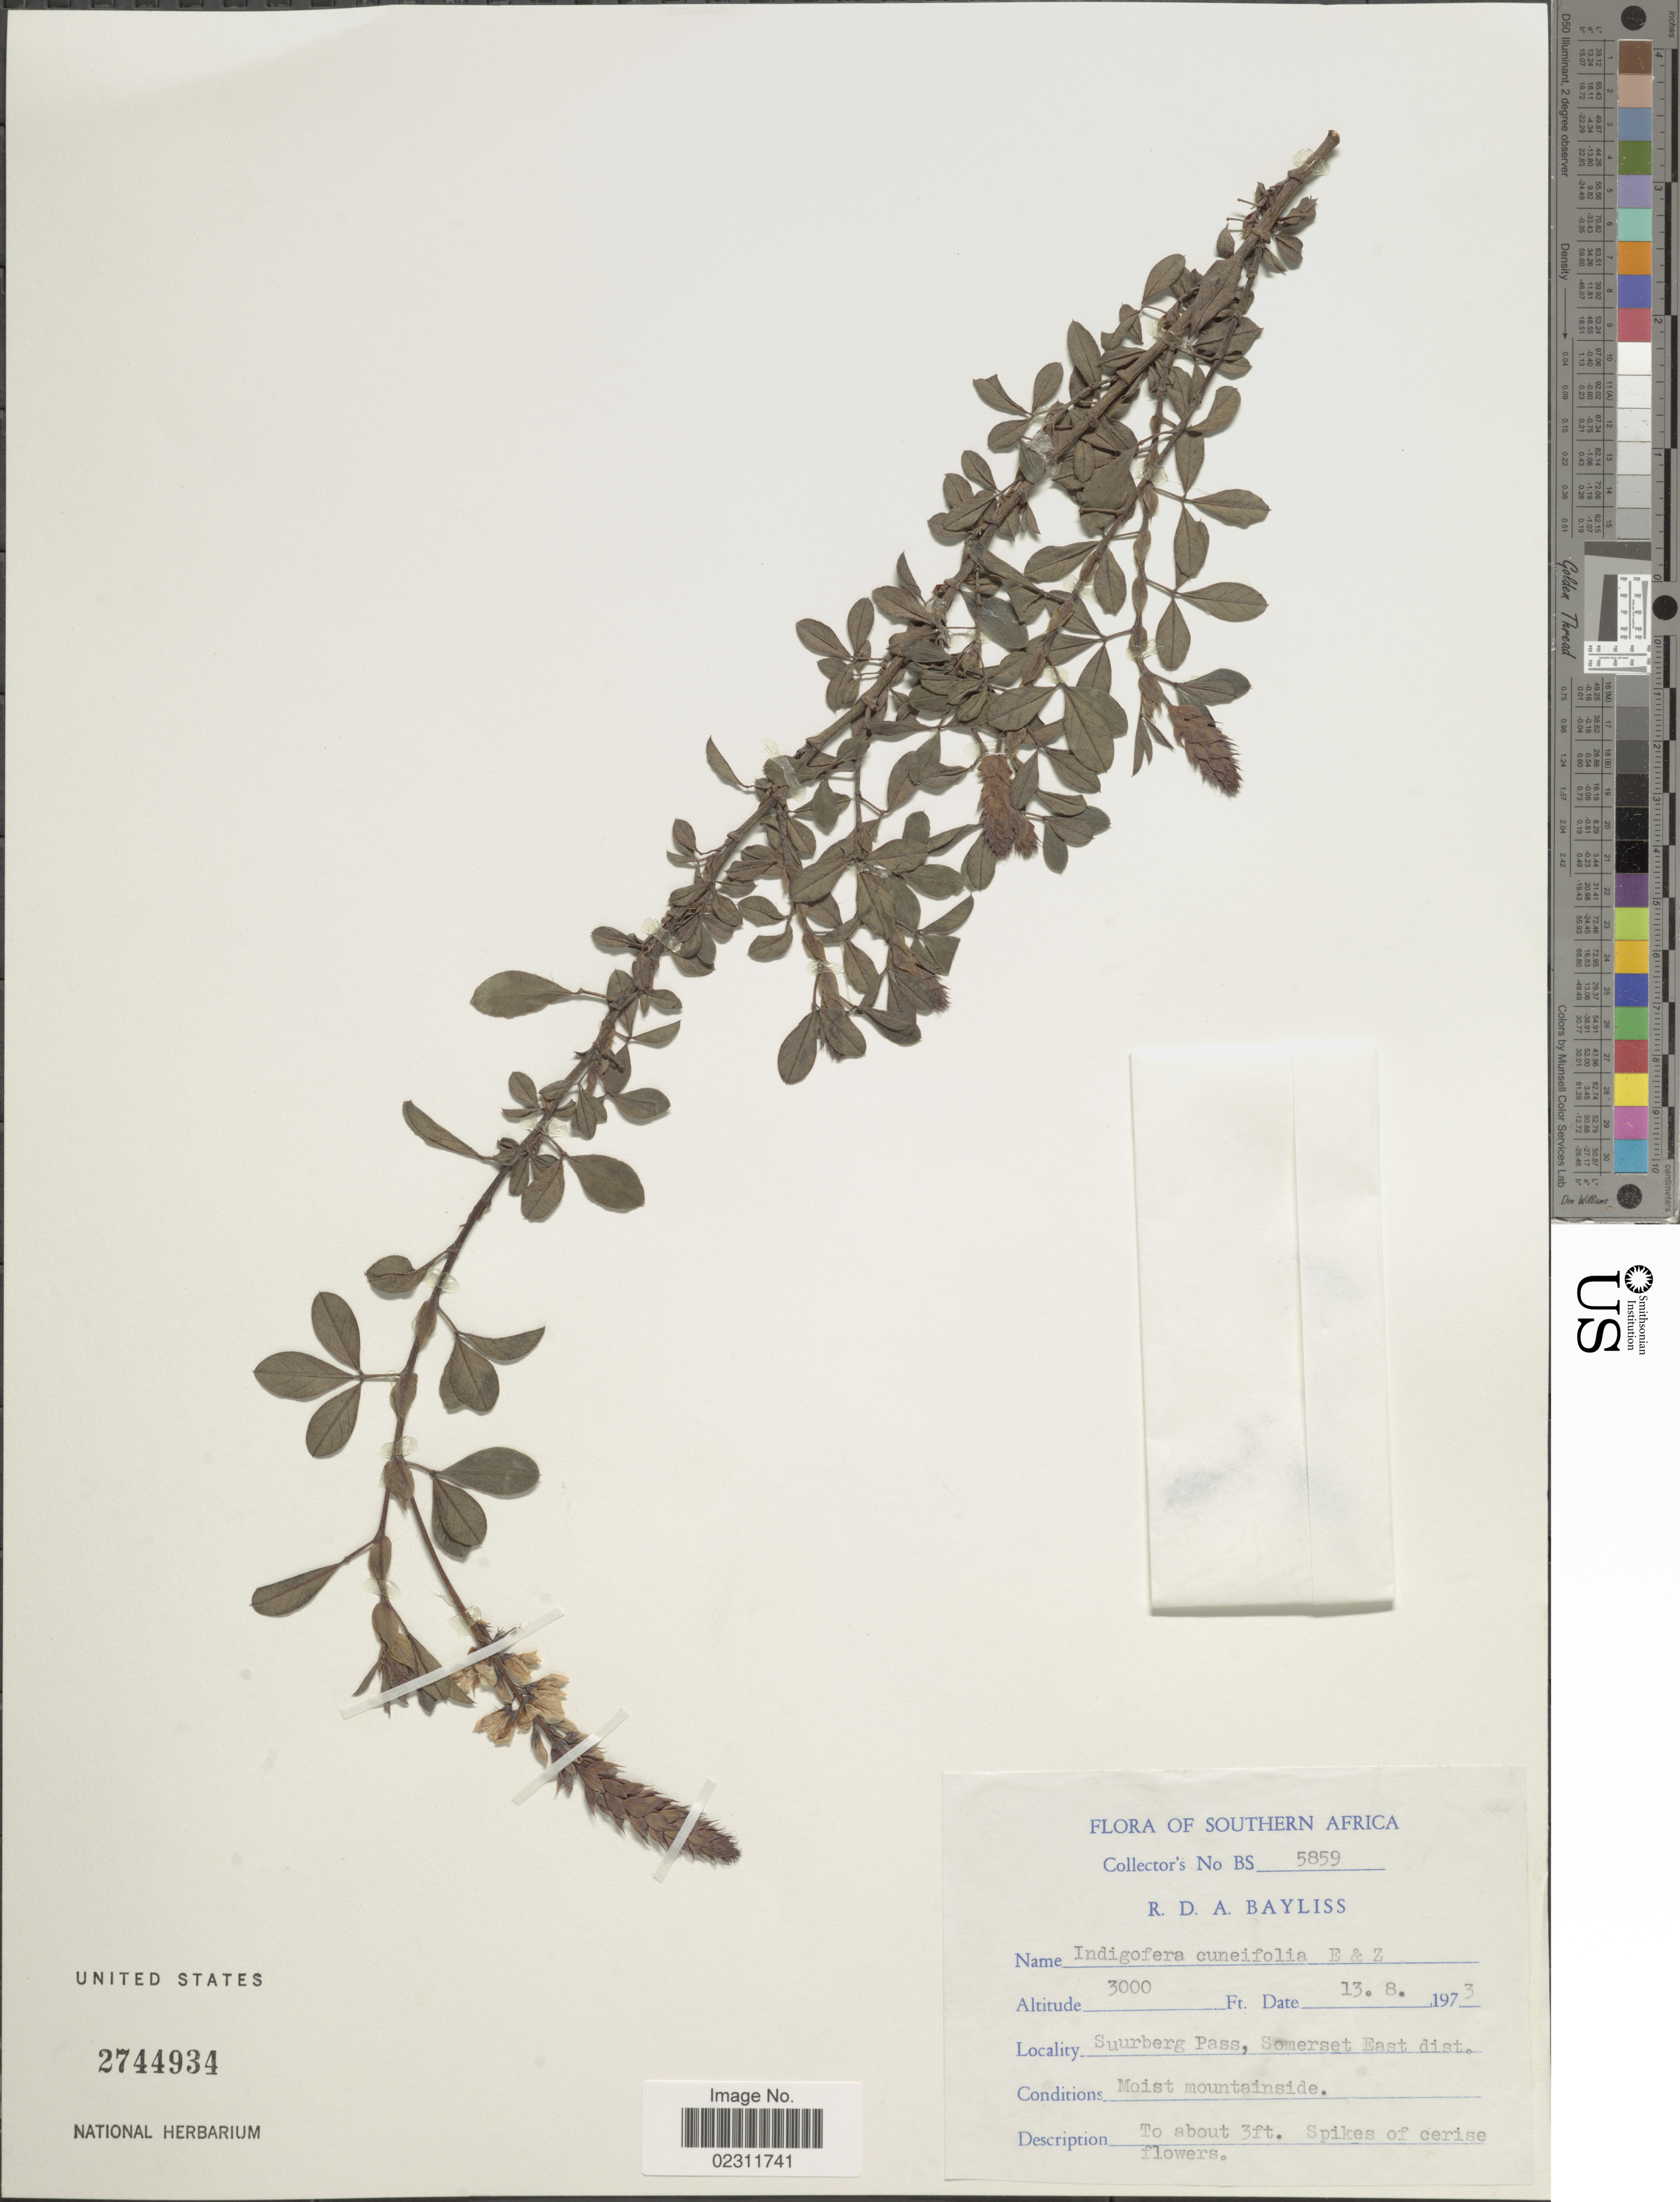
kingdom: Plantae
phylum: Tracheophyta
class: Magnoliopsida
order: Fabales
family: Fabaceae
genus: Indigofera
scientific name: Indigofera cuneifolia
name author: Eckl. & Zeyh.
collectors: R. Bayliss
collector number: BS5859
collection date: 1973-08-13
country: South Africa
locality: Southern Africa, Suurberg Pass, Somerset East dist.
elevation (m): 914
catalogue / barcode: US 2744934